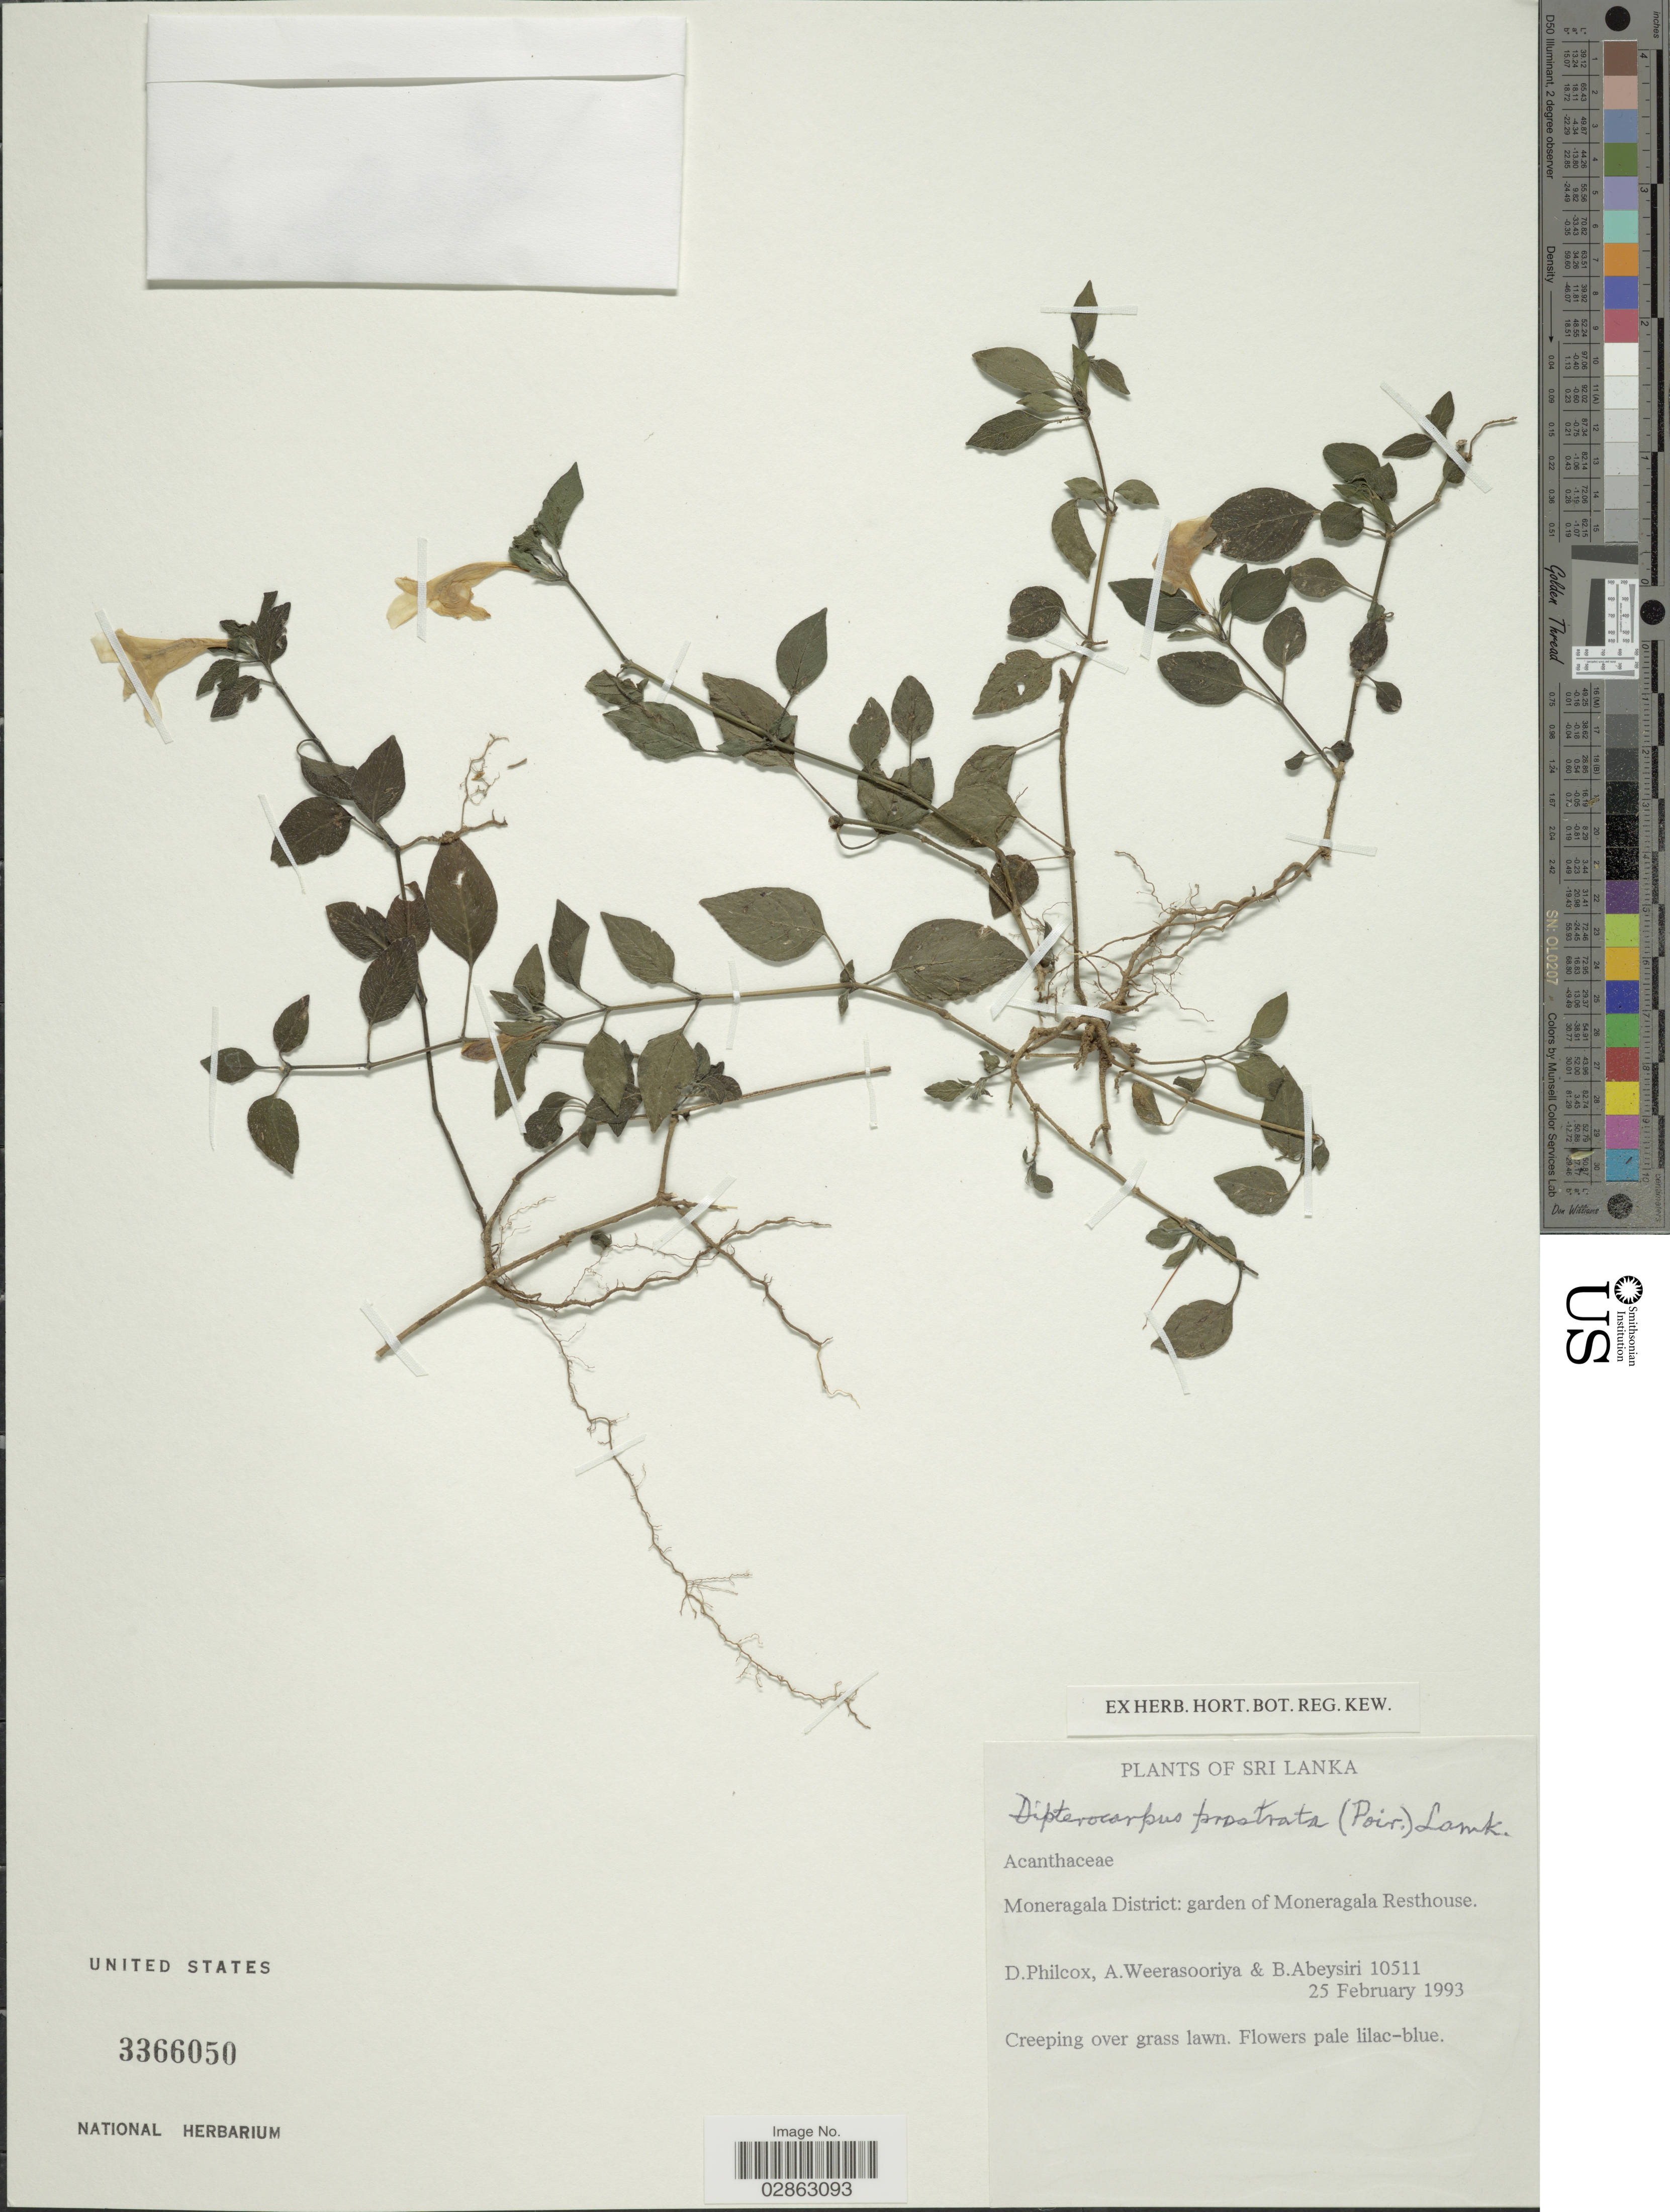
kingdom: Plantae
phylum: Tracheophyta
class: Magnoliopsida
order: Lamiales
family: Acanthaceae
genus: Ruellia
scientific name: Ruellia prostrata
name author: Poir.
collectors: D. Philcox, A. Weerasooriya & B. Abeysiri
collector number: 10511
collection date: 1993-02-25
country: Sri Lanka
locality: Moneragala District: garden of Moneragala Resthouse.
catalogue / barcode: US 3366050